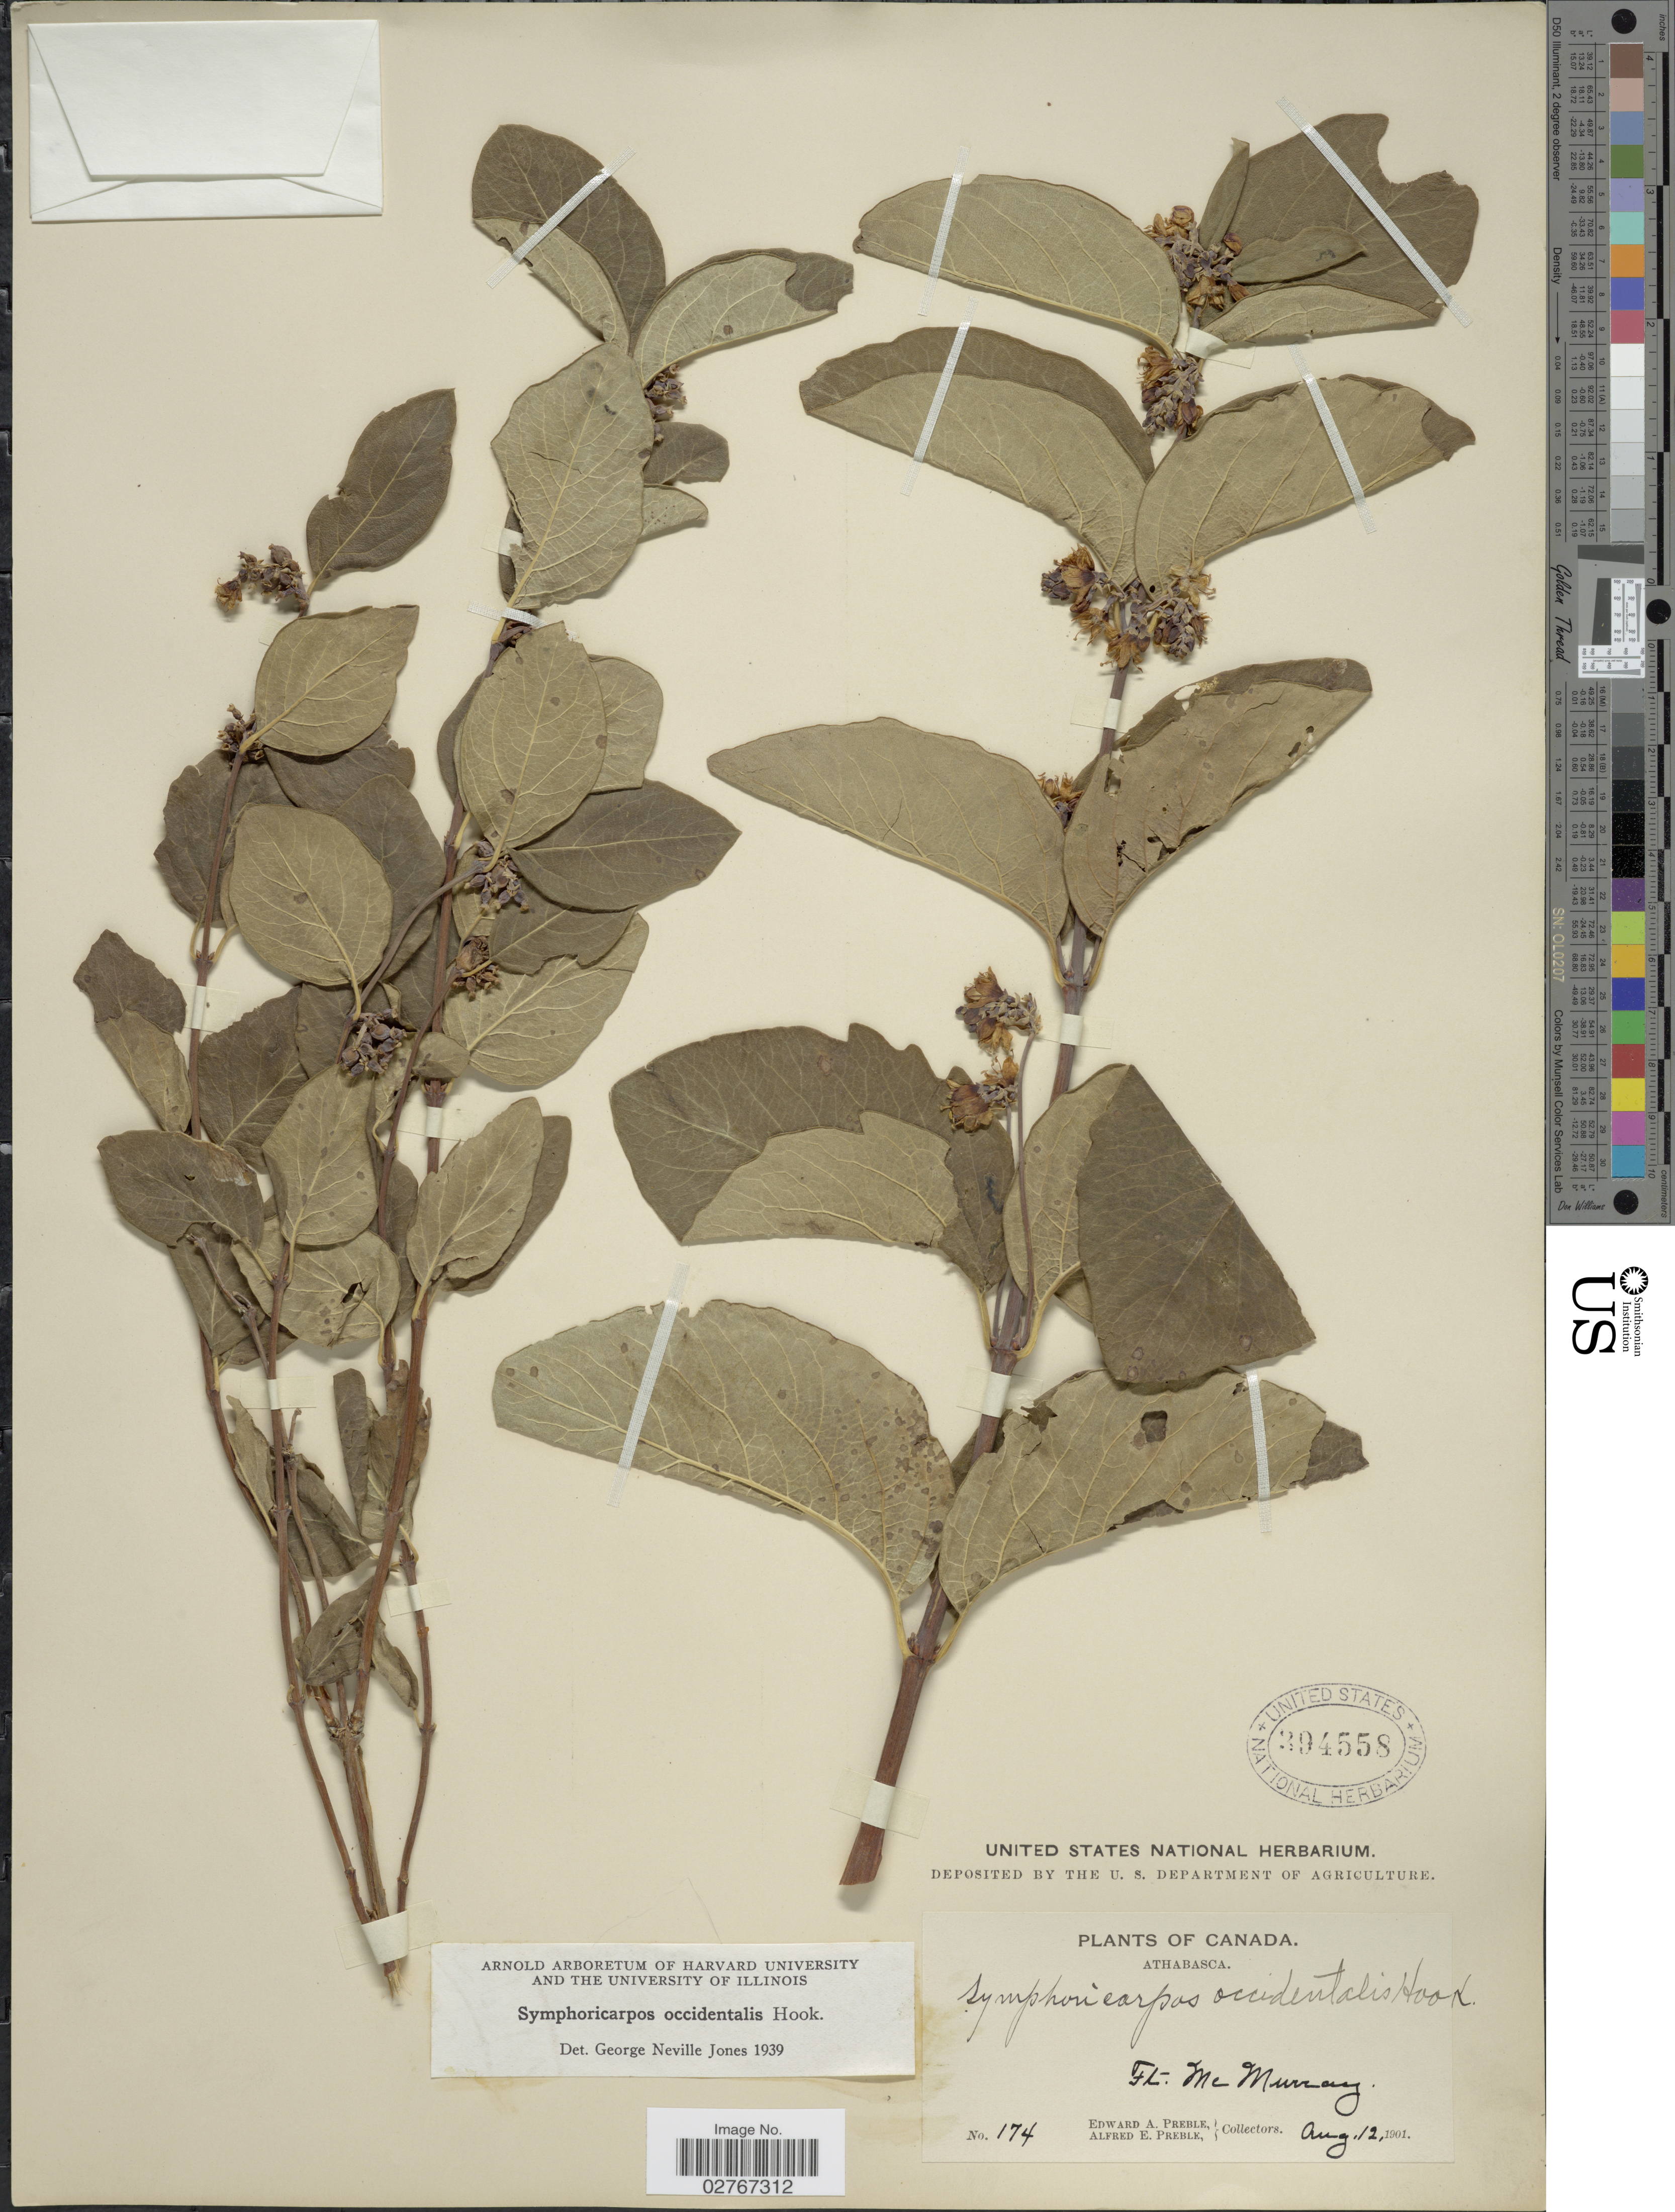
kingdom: Plantae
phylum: Tracheophyta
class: Magnoliopsida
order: Dipsacales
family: Caprifoliaceae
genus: Symphoricarpos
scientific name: Symphoricarpos occidentalis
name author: (R. Br.) Hook.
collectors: E. Preble & A. Preble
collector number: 174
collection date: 1901-08-12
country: Canada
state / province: Alberta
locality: Athabasca. Ft. Mc Murray.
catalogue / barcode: US 394558